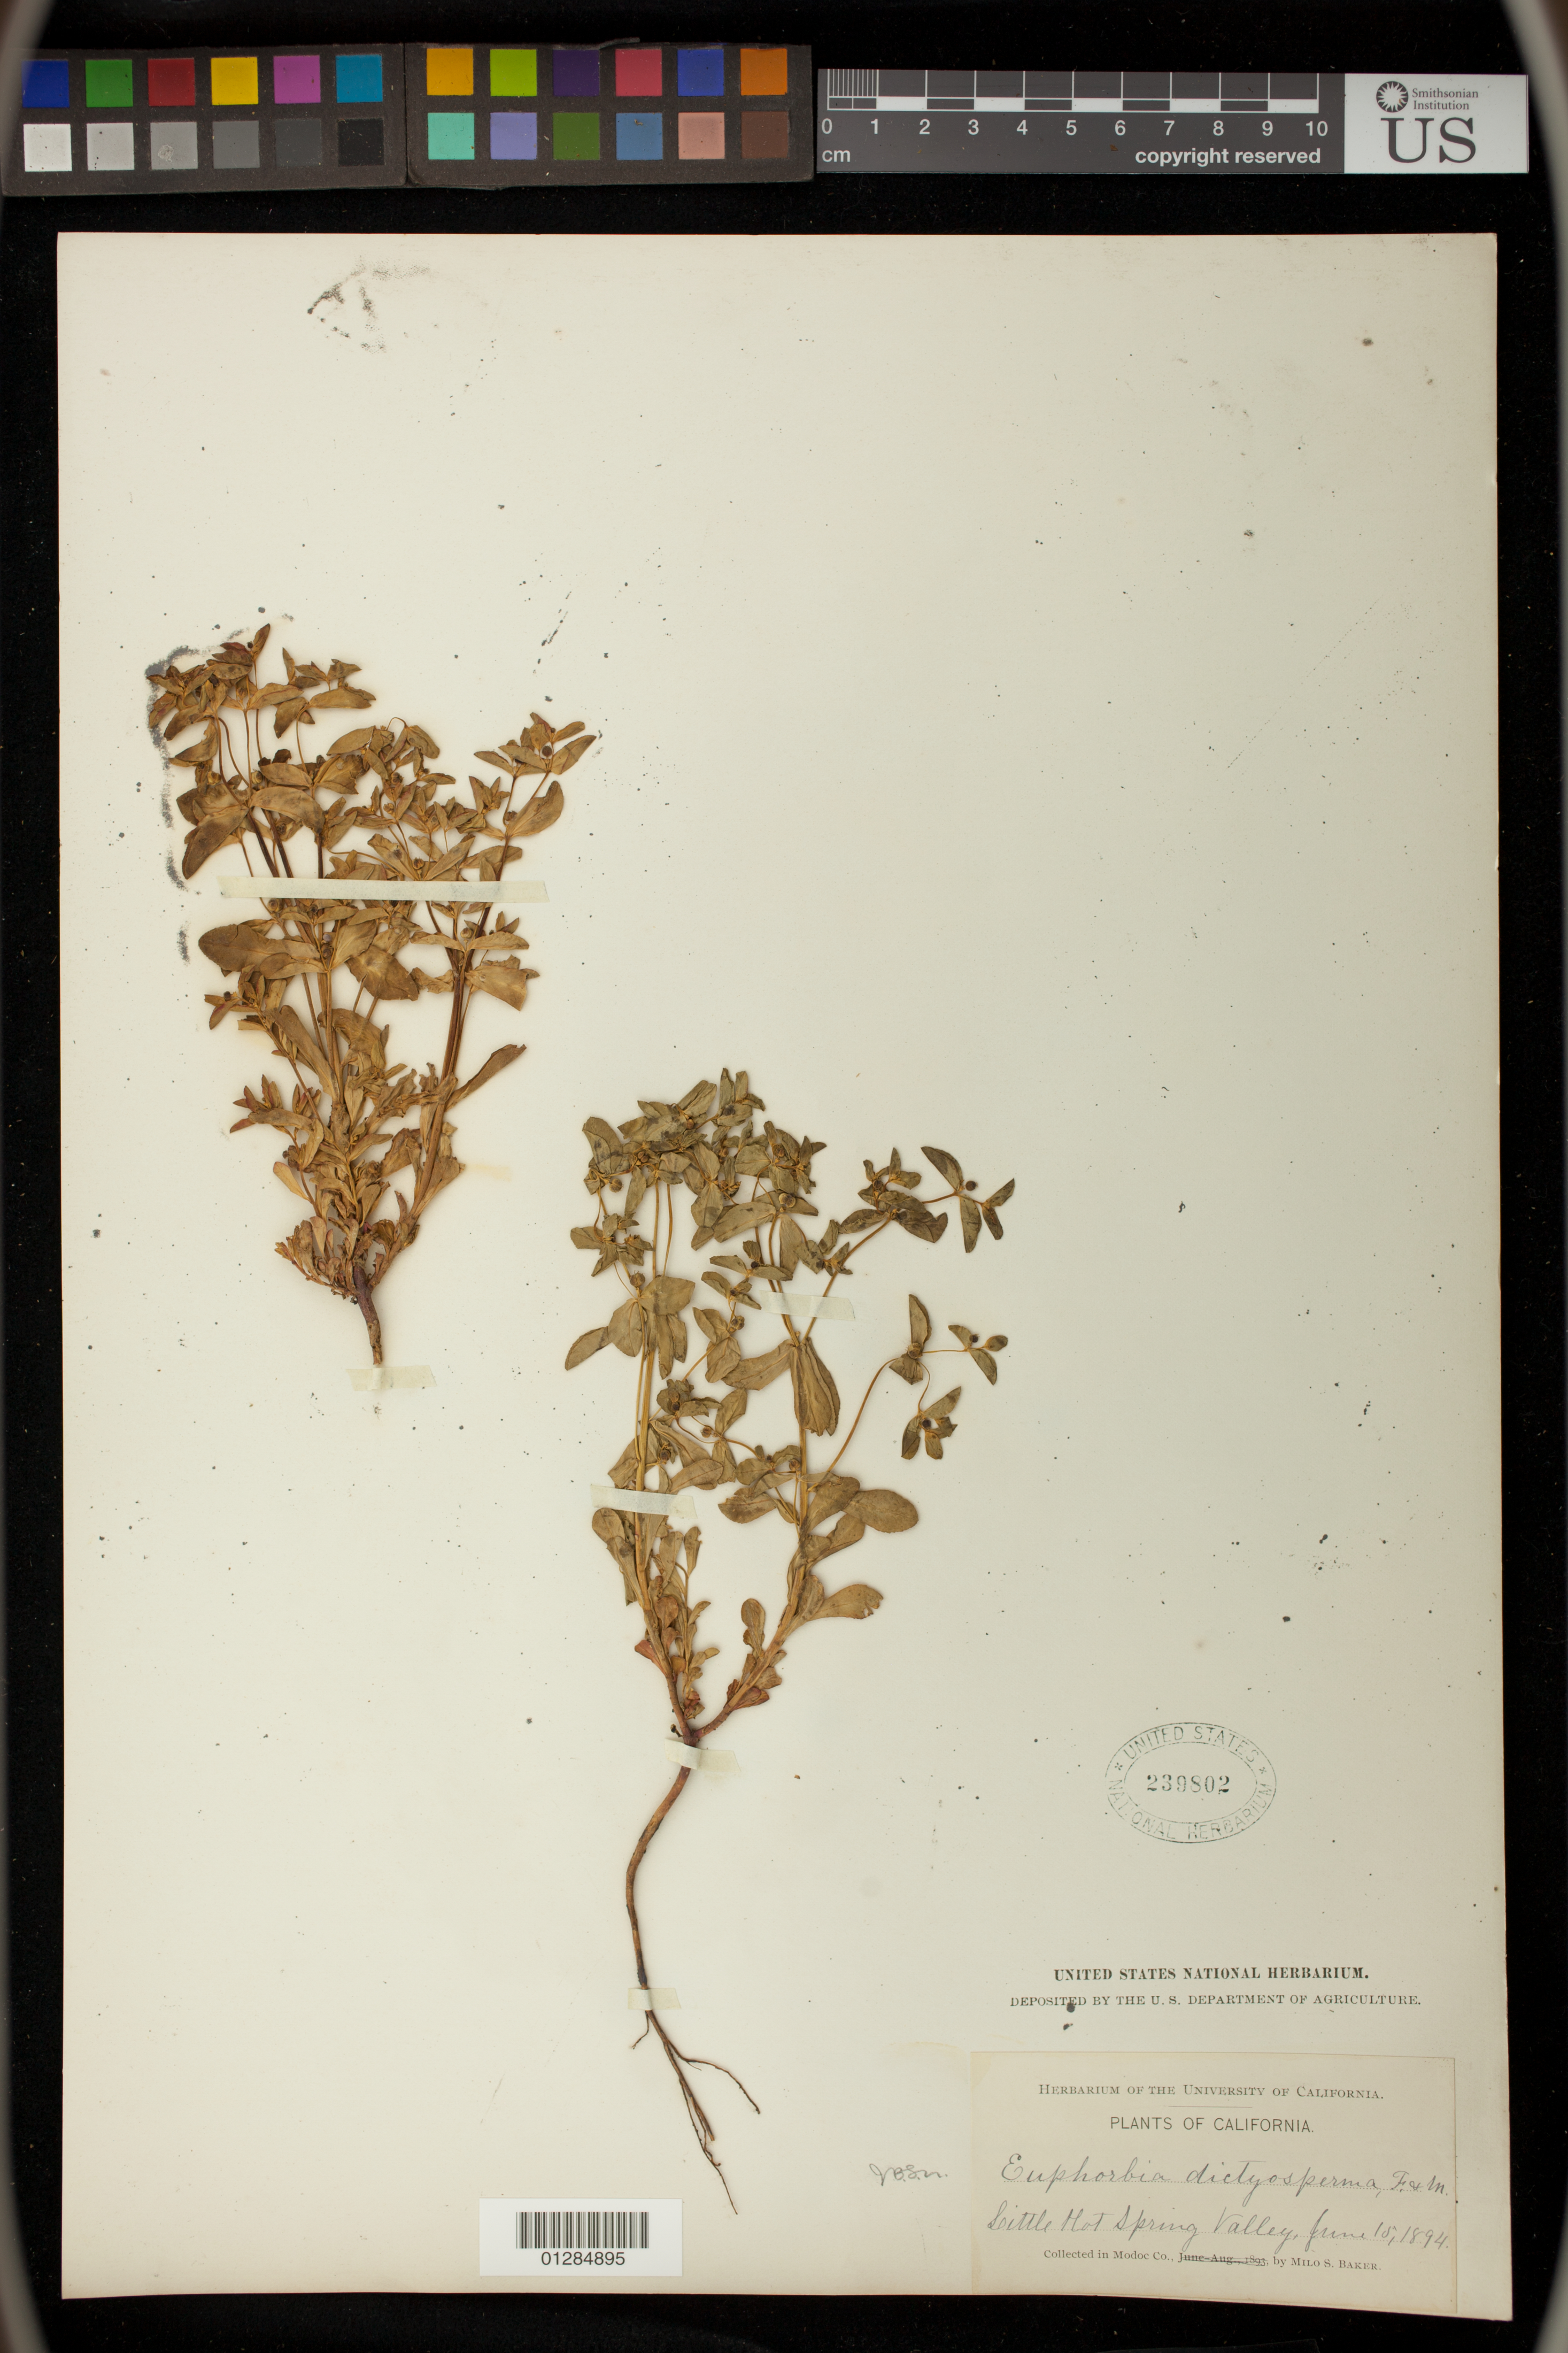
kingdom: Plantae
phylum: Tracheophyta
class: Magnoliopsida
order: Malpighiales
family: Euphorbiaceae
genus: Euphorbia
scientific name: Euphorbia spathulata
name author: Lam.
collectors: M. S. Baker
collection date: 1894-06-18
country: United States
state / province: California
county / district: Modoc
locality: Little Hot Spring Valley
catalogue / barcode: US 239802